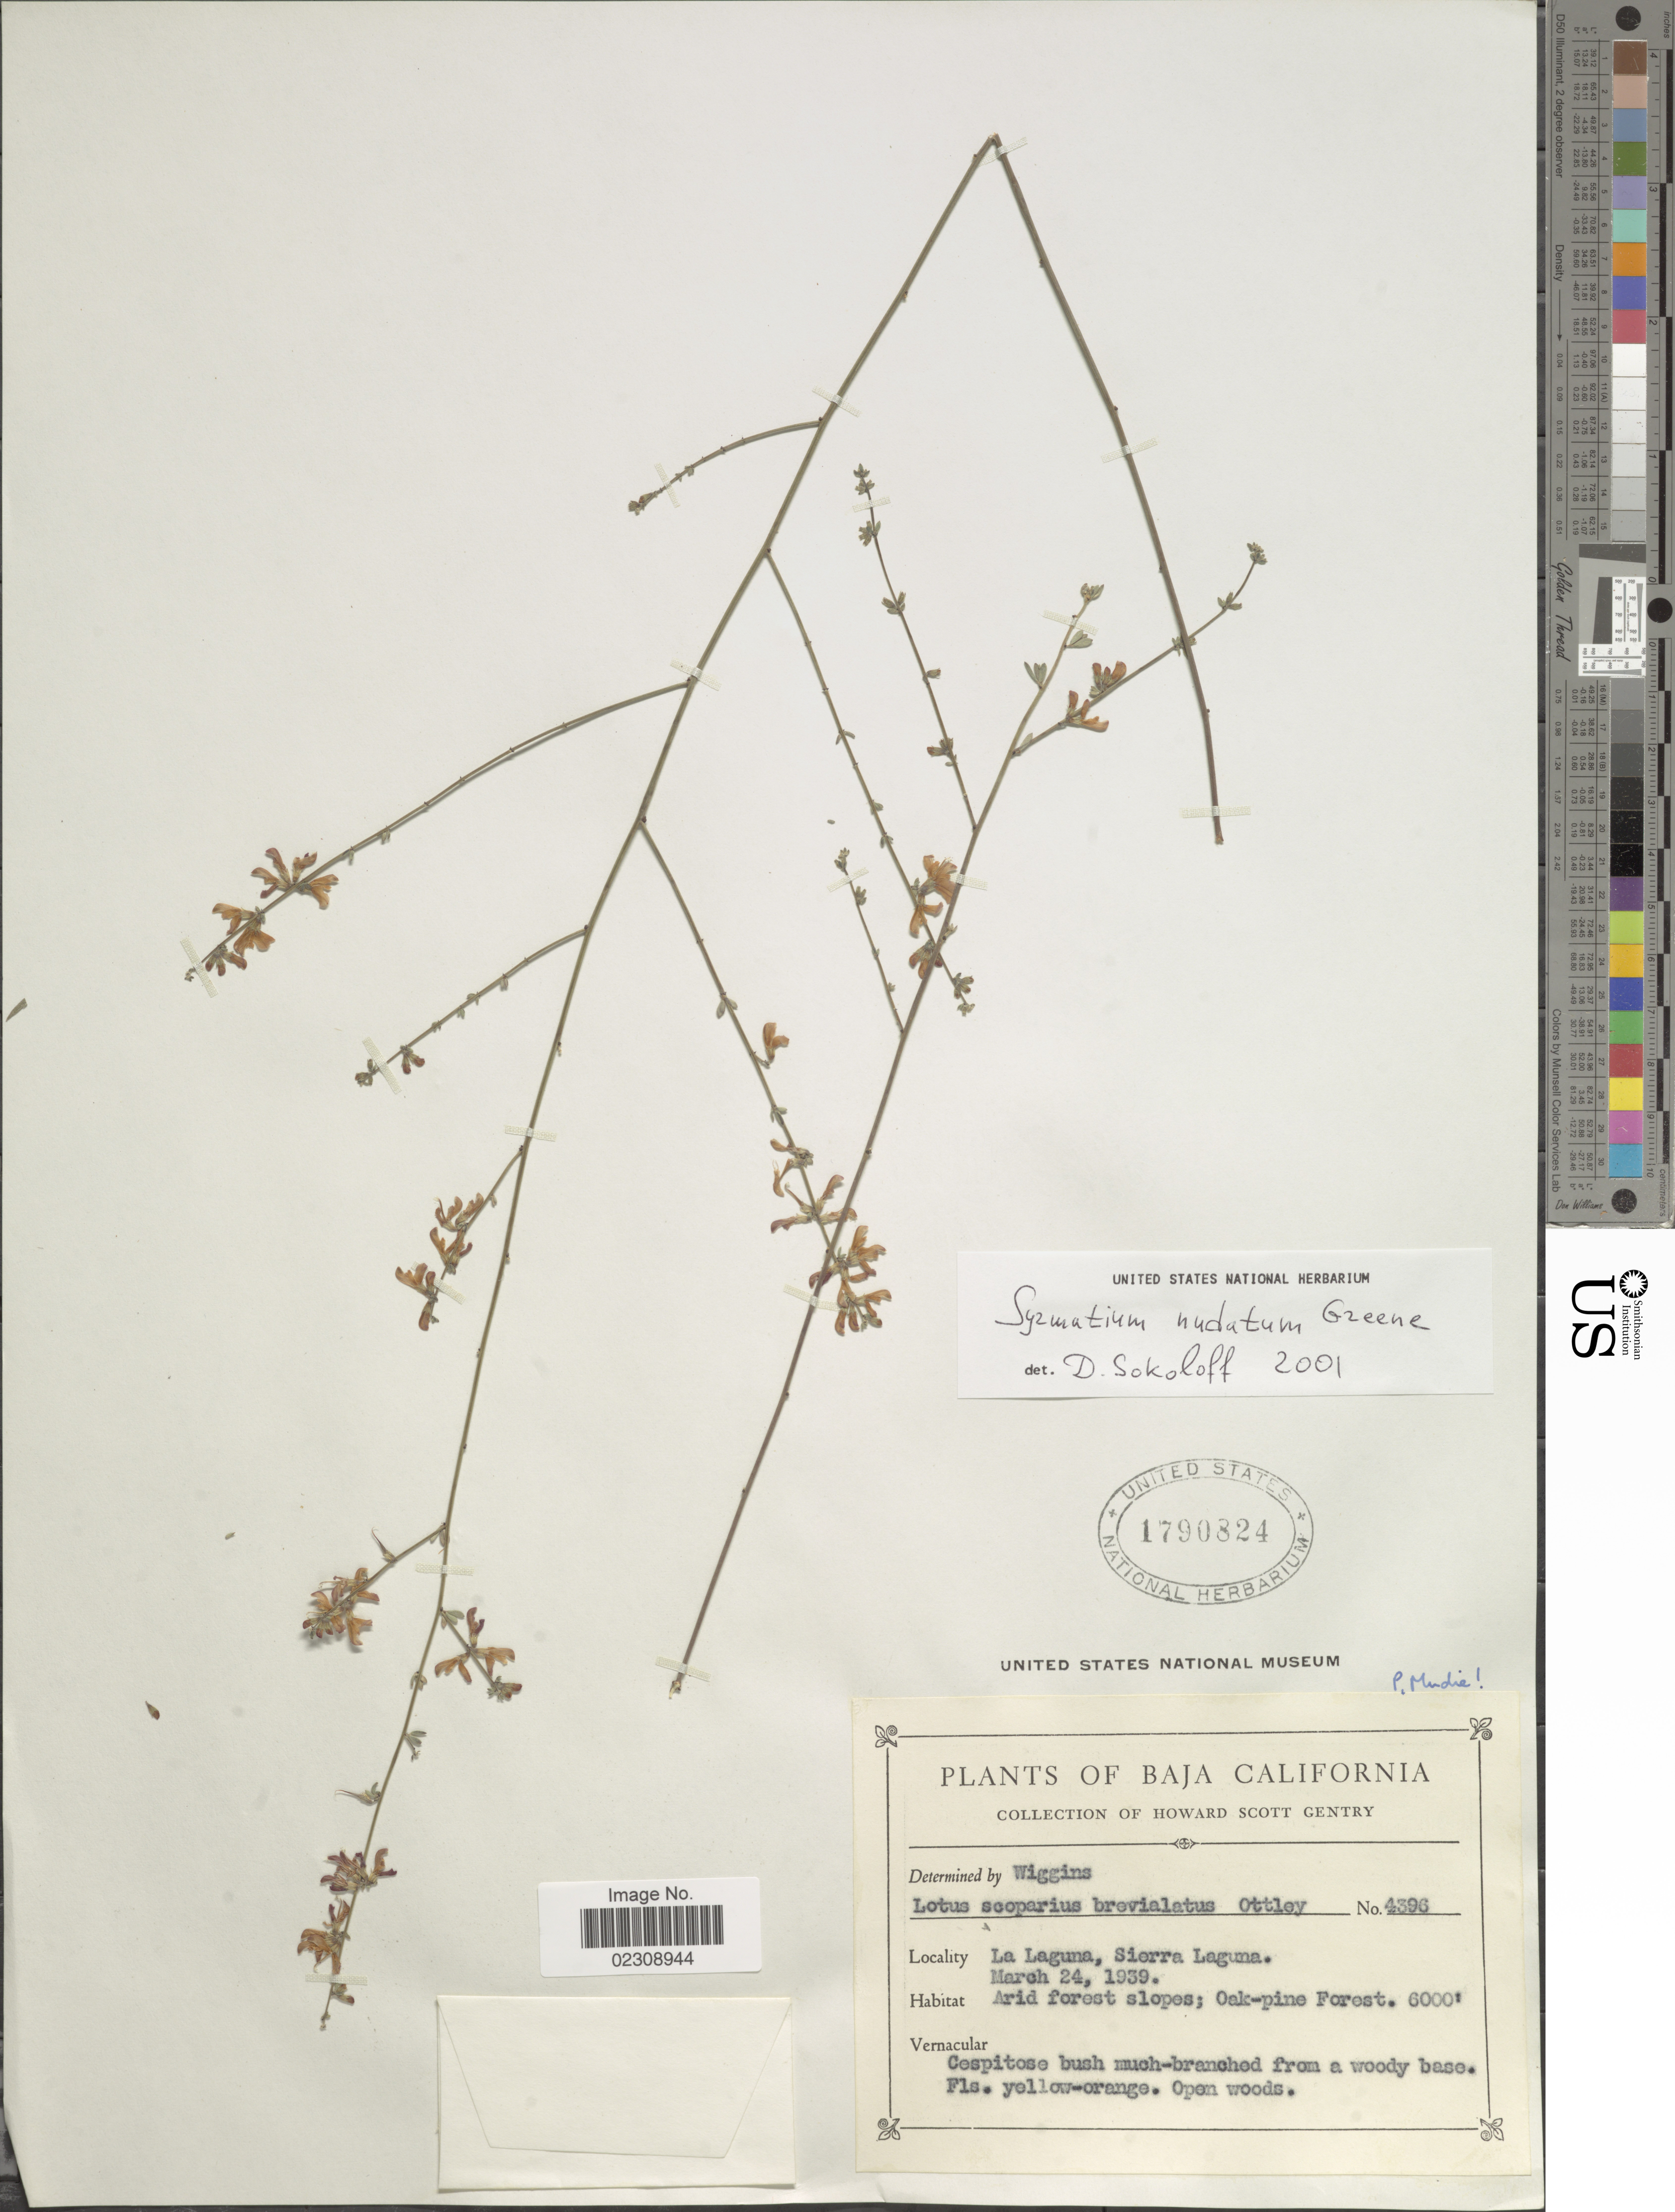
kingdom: Plantae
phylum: Tracheophyta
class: Magnoliopsida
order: Fabales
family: Fabaceae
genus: Syrmatium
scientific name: Syrmatium nudatum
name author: Greene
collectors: H. S. Gentry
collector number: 4396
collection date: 1939-03-24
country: Mexico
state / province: Baja California Sur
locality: La Laguna, Sierra Laguna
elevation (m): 1829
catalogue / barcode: US 1790824